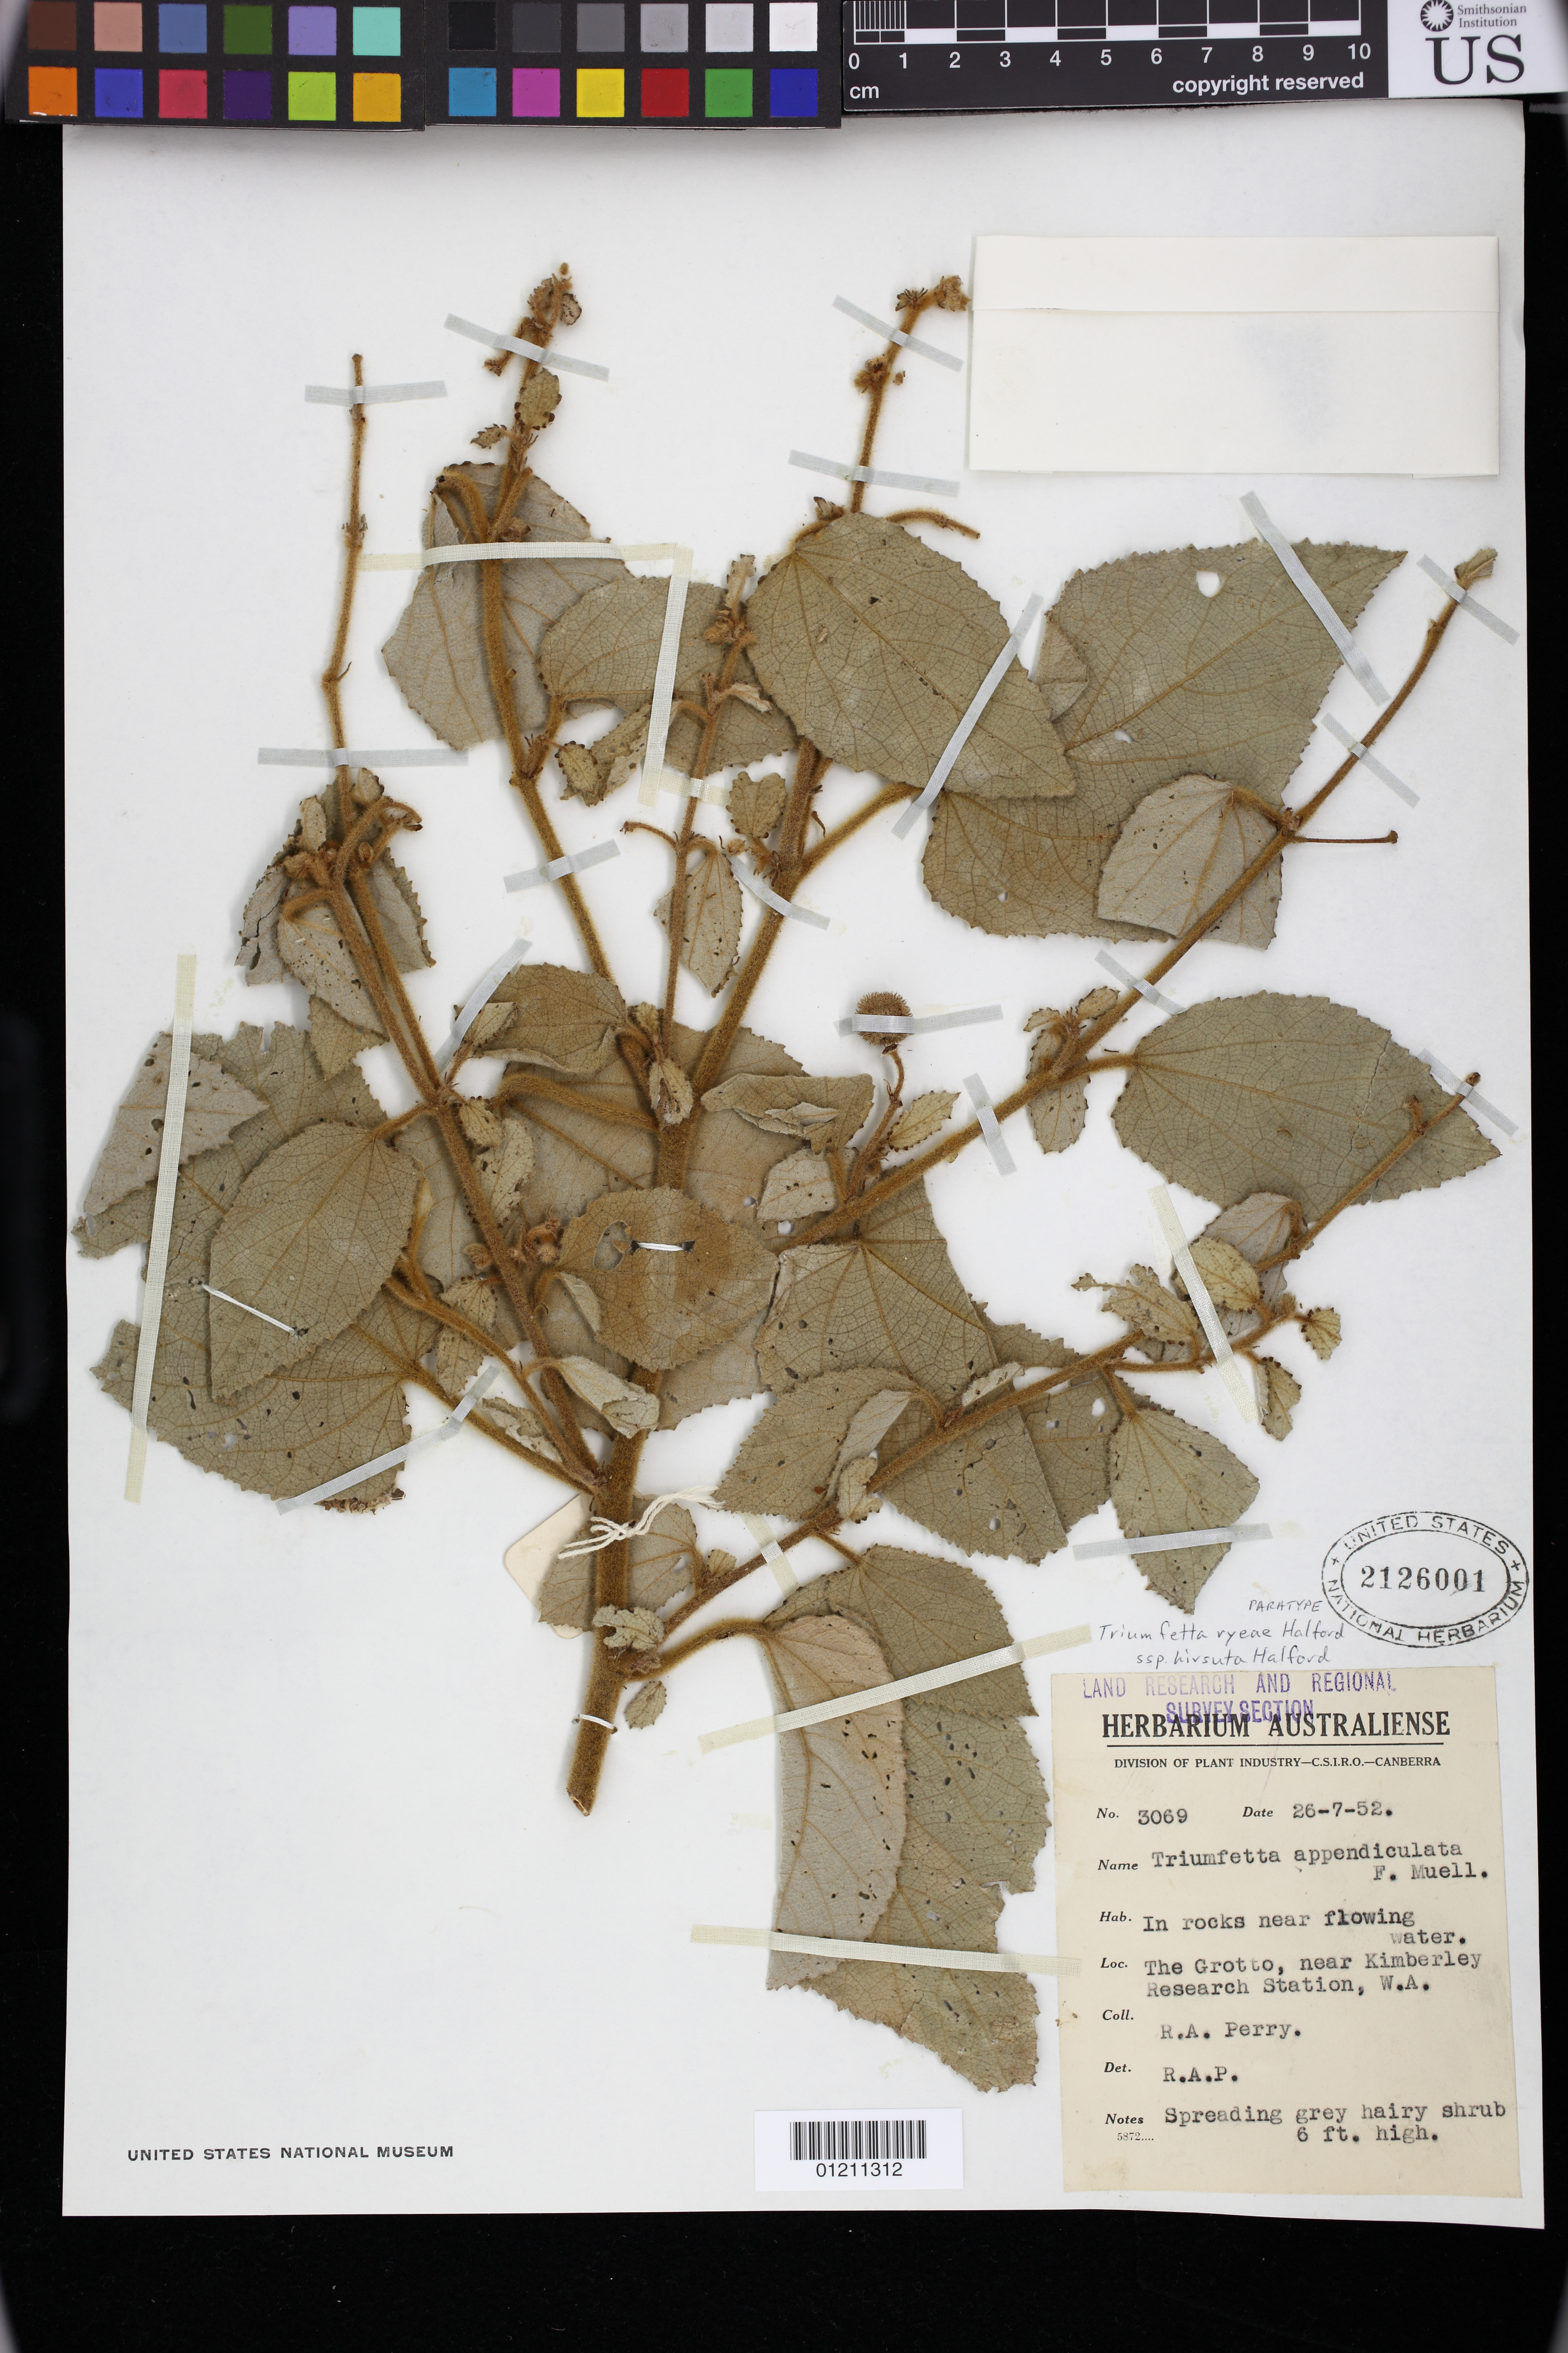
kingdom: Plantae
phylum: Tracheophyta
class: Magnoliopsida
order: Malvales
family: Malvaceae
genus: Triumfetta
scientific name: Triumfetta ryeae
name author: Halford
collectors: Perry, R. A.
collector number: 3069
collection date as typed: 26 Jul 1952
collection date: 1952-07-26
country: Australia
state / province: Western Australia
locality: The Grotto, near Kimberley Research Station.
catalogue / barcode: US 2126001